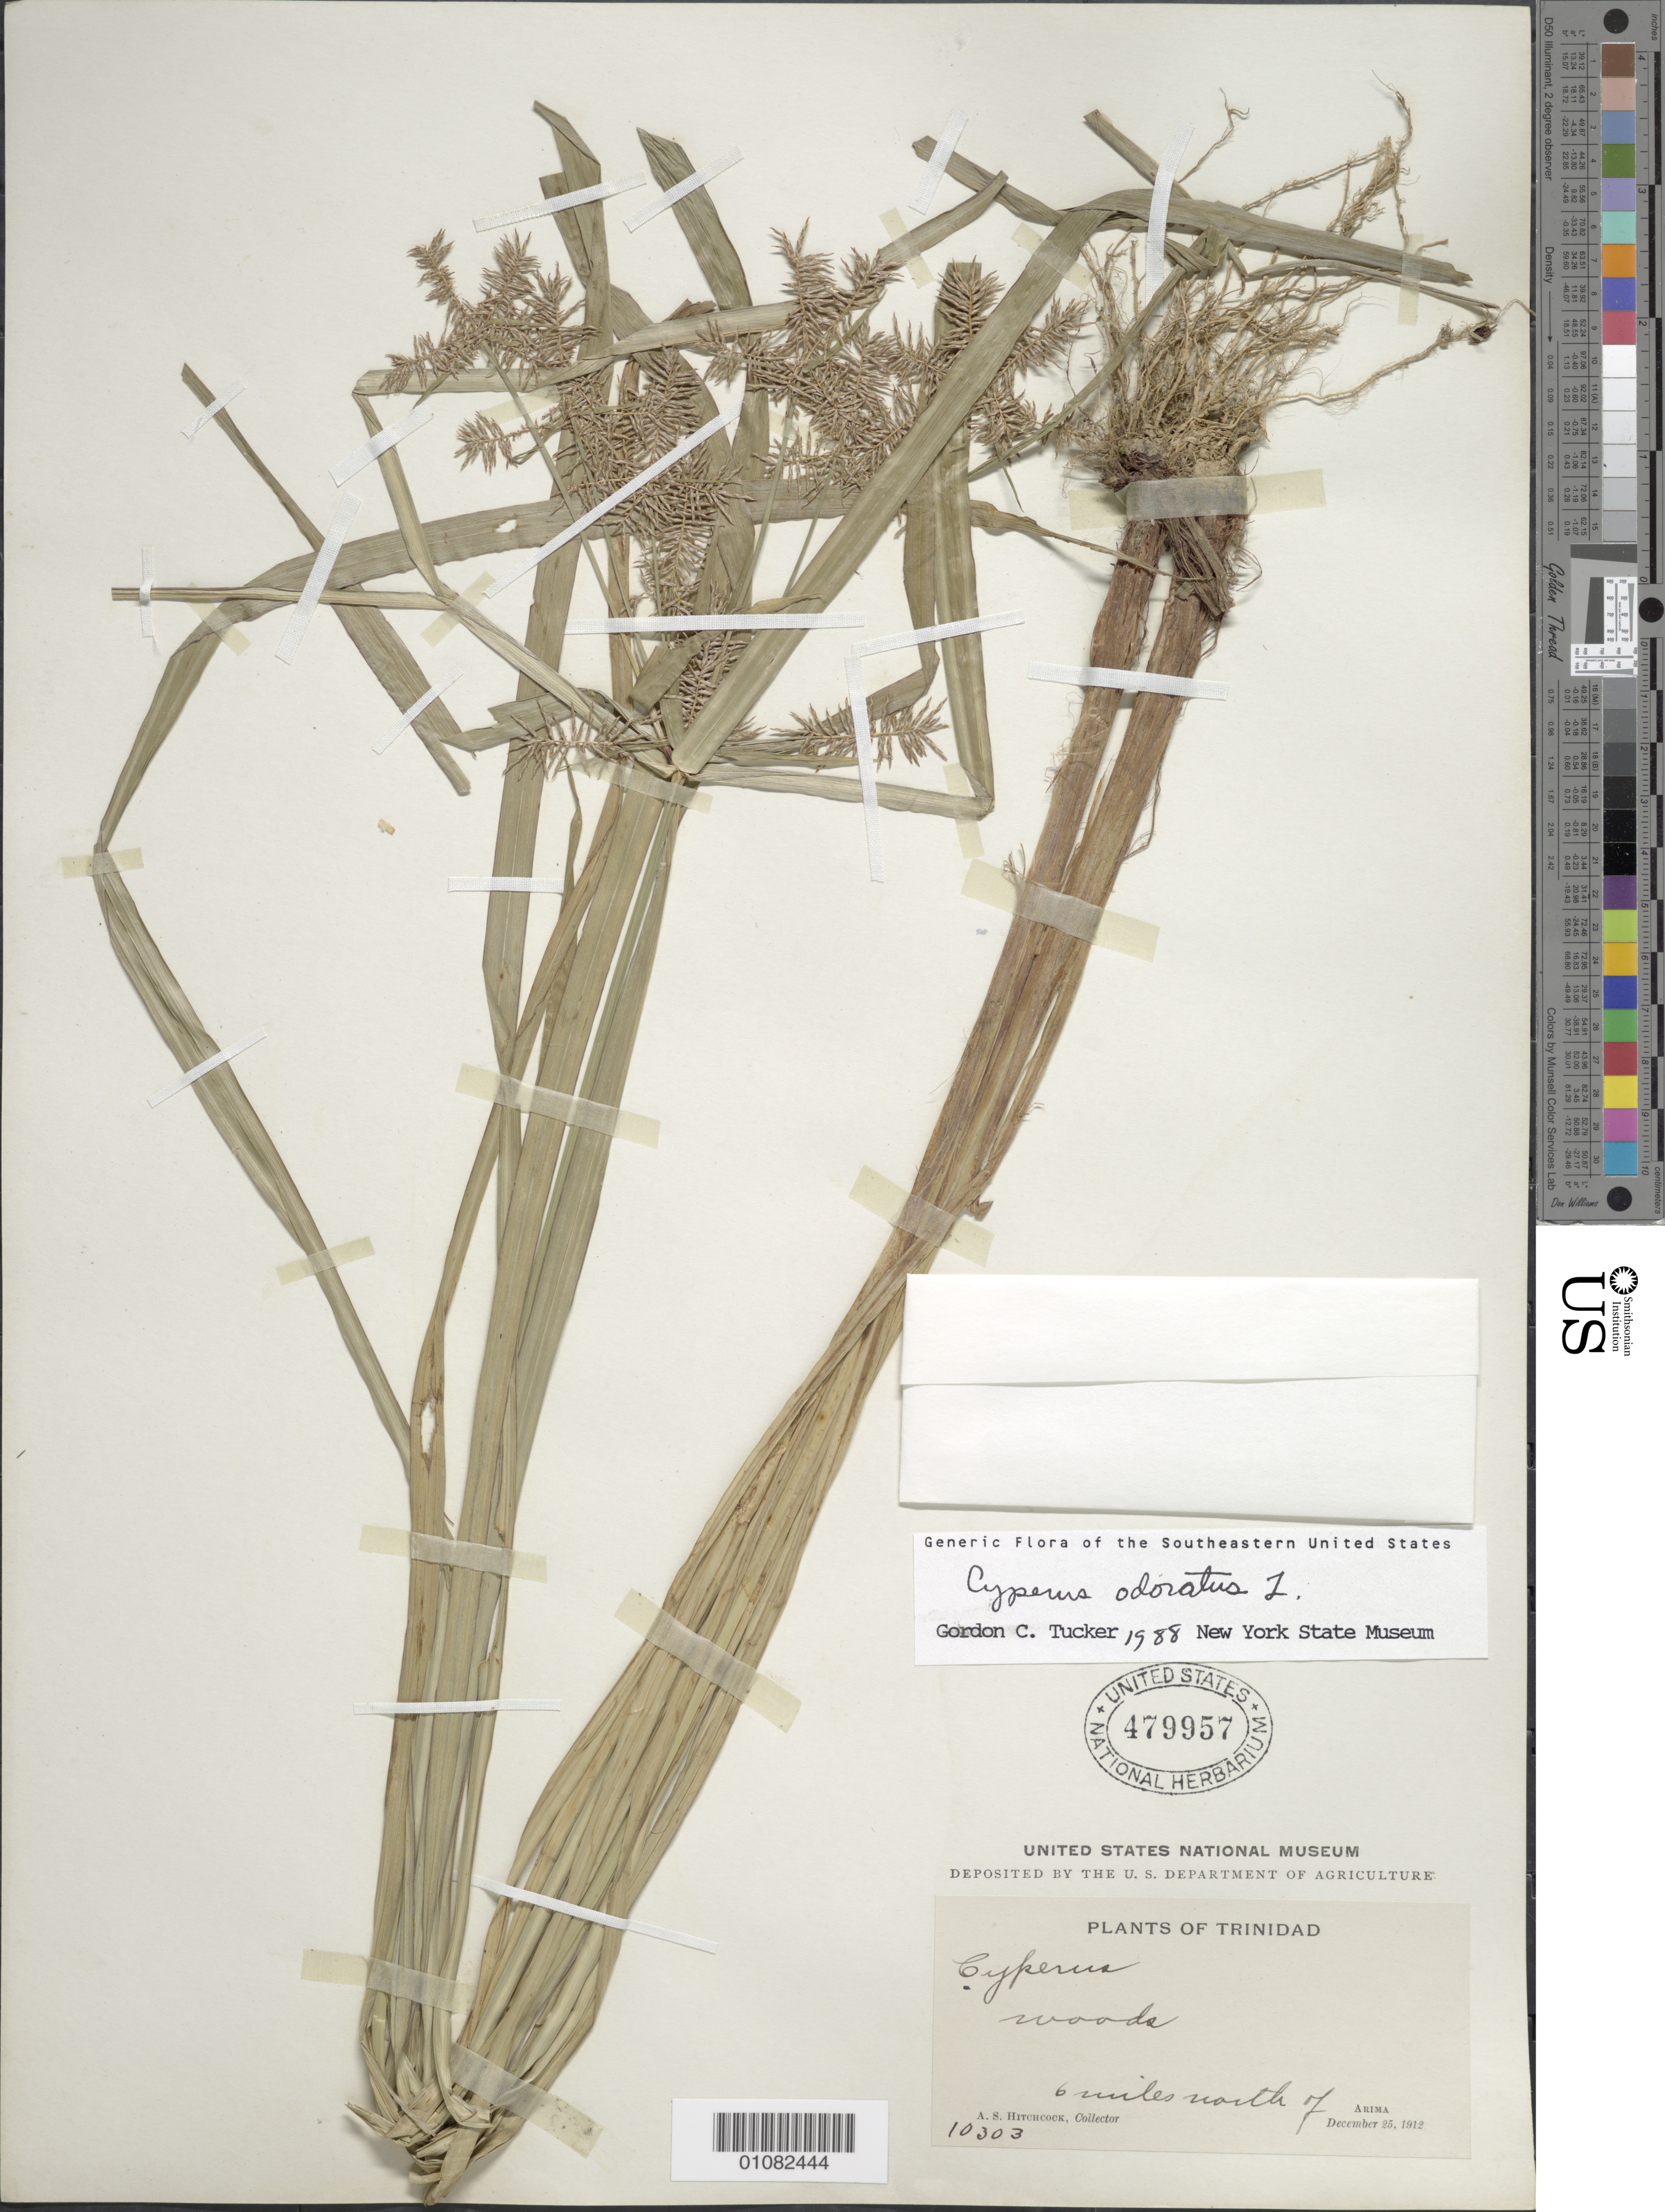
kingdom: Plantae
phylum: Tracheophyta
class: Liliopsida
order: Poales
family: Cyperaceae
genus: Cyperus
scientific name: Cyperus odoratus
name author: L.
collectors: A. S. Hitchcock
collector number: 10303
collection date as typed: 25 Dec 1912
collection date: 1912-12-25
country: Trinidad and Tobago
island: Trinidad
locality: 6 miles N of Arima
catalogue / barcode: US 479957